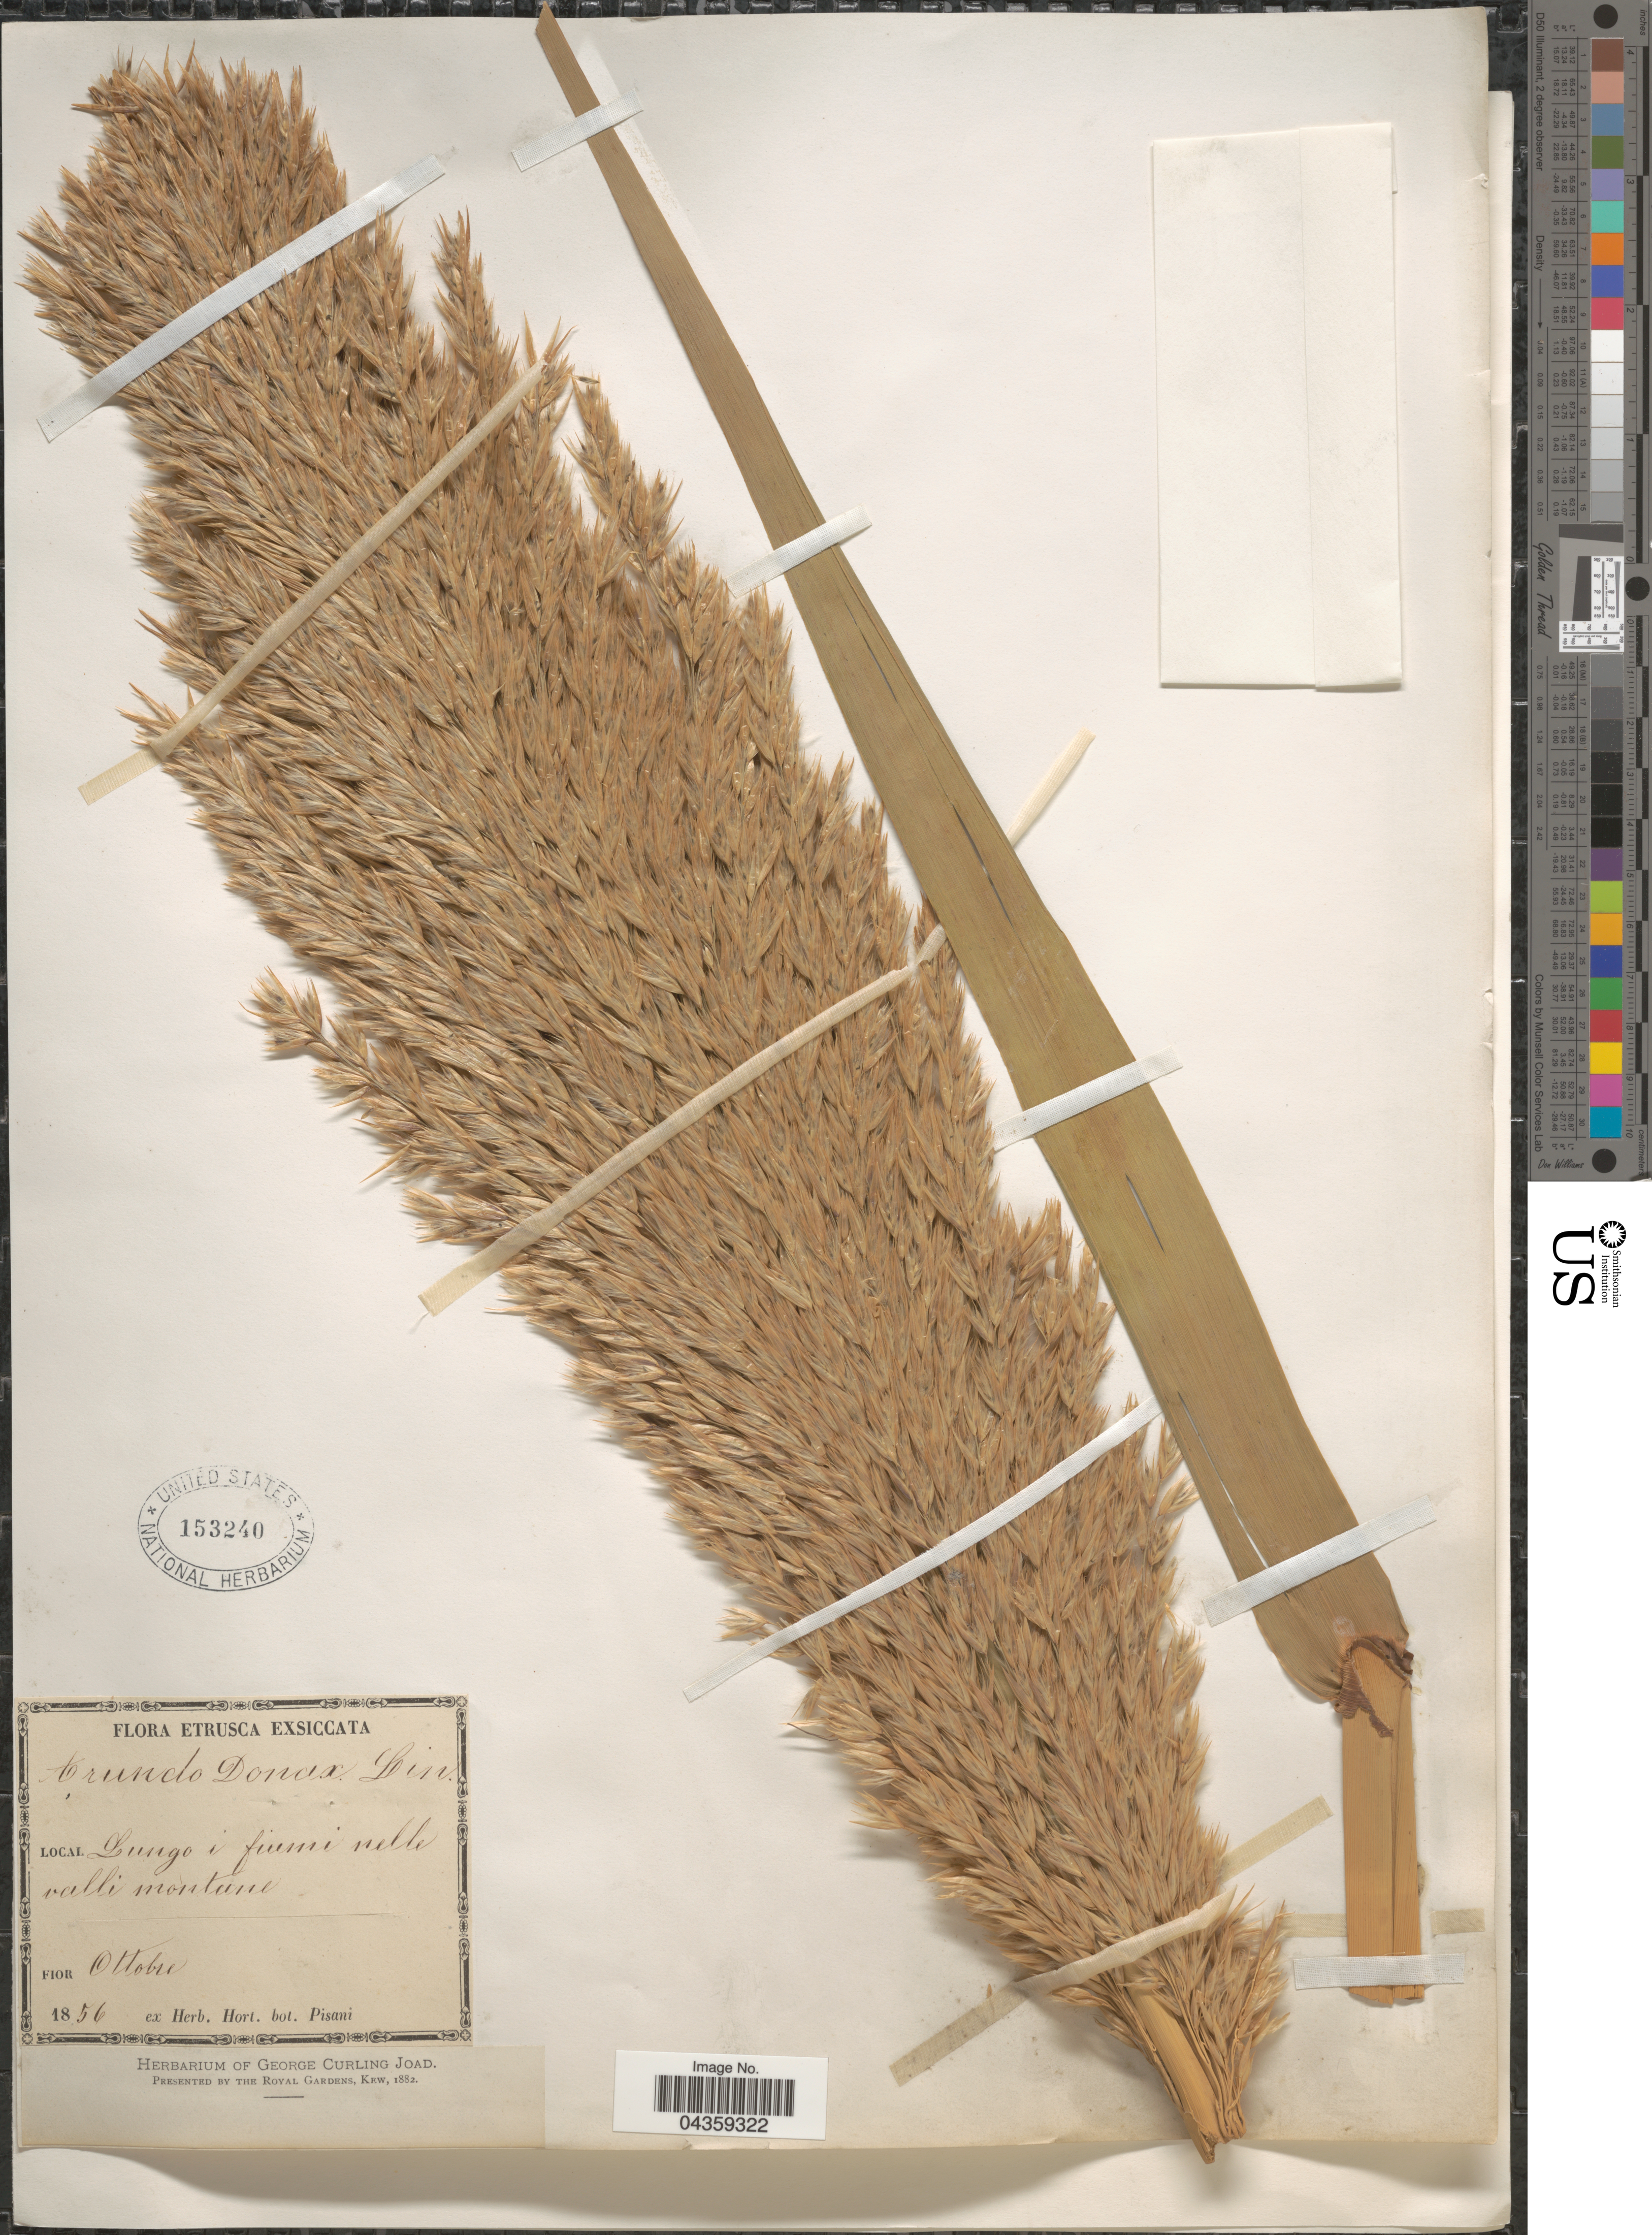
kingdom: Plantae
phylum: Tracheophyta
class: Liliopsida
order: Poales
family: Poaceae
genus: Arundo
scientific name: Arundo donax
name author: L.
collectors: ex herb. Hort. Bot. Pisani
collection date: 1856-10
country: Italy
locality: Etrusca. Lunge i fiumi nelle valli montane.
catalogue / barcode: US 153240